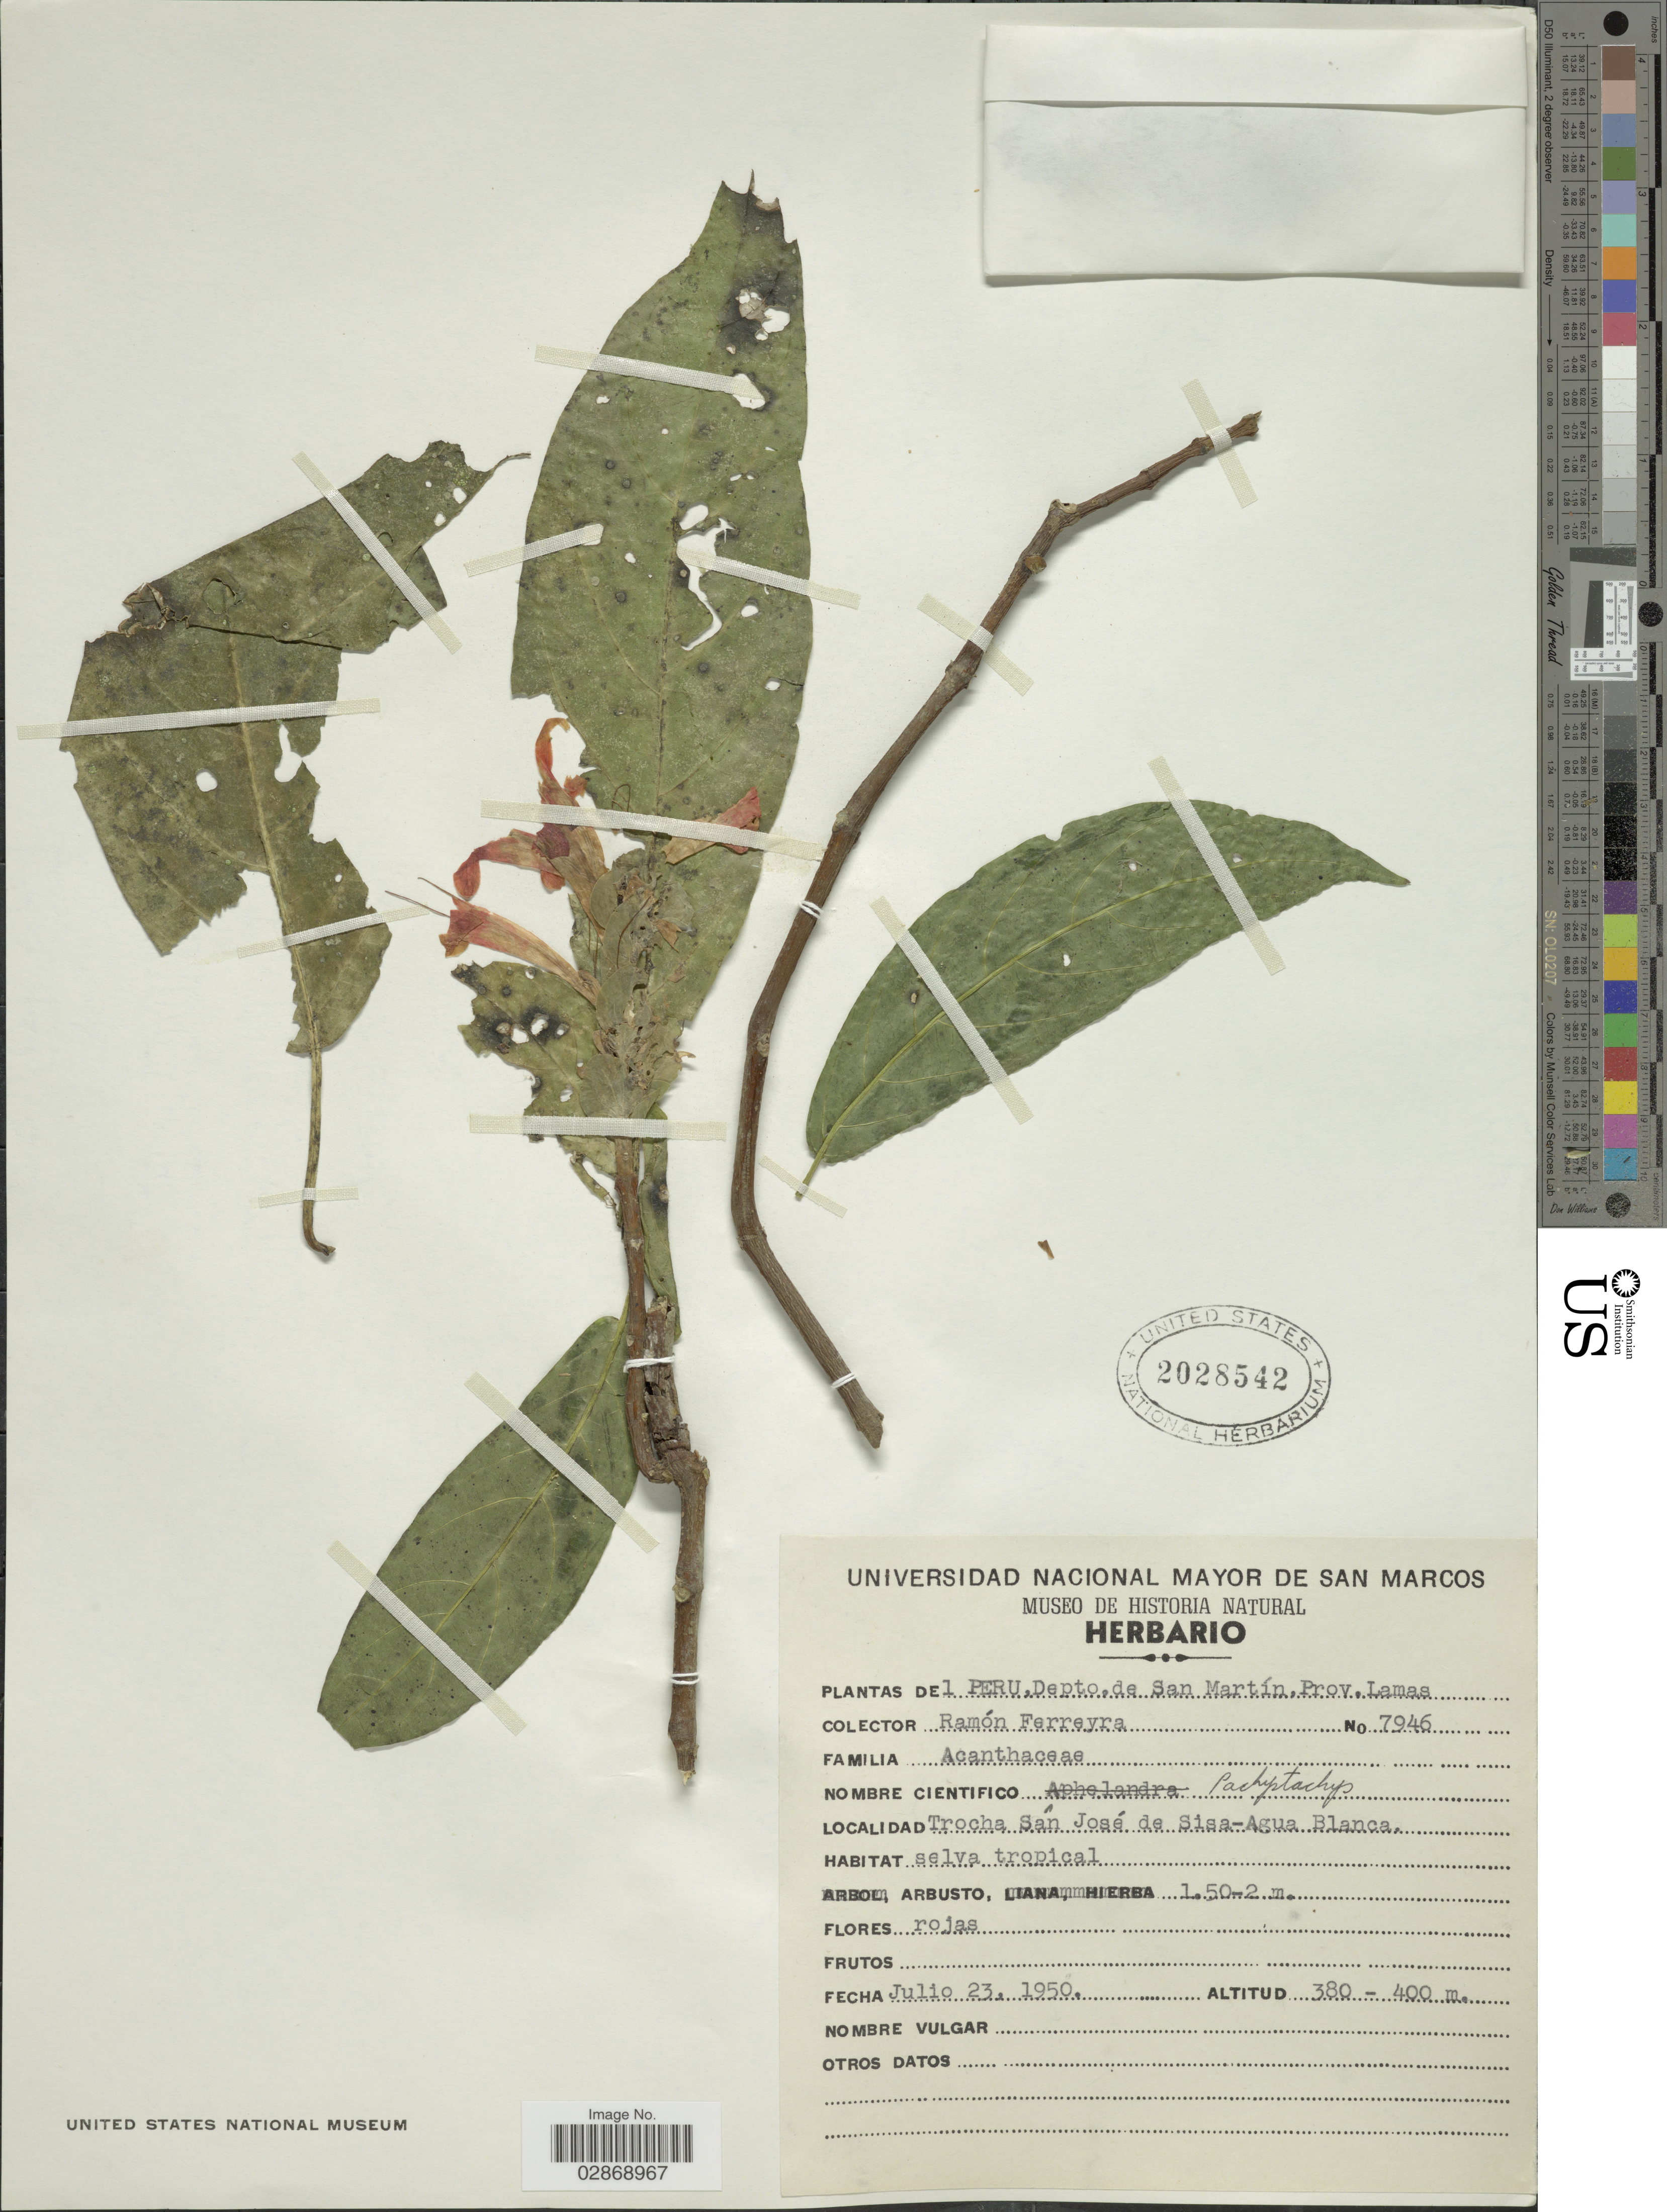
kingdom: Plantae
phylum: Tracheophyta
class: Magnoliopsida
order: Lamiales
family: Acanthaceae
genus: Pachystachys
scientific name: Pachystachys puberula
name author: Wassh.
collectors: R. A. Ferreyra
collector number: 7946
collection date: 1950-07-23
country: Peru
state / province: San Martín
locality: Depto. de San Martín, Prov. Lamas. Trocha San José de Sisa-Agua Blanca.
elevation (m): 380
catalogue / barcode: US 2028542